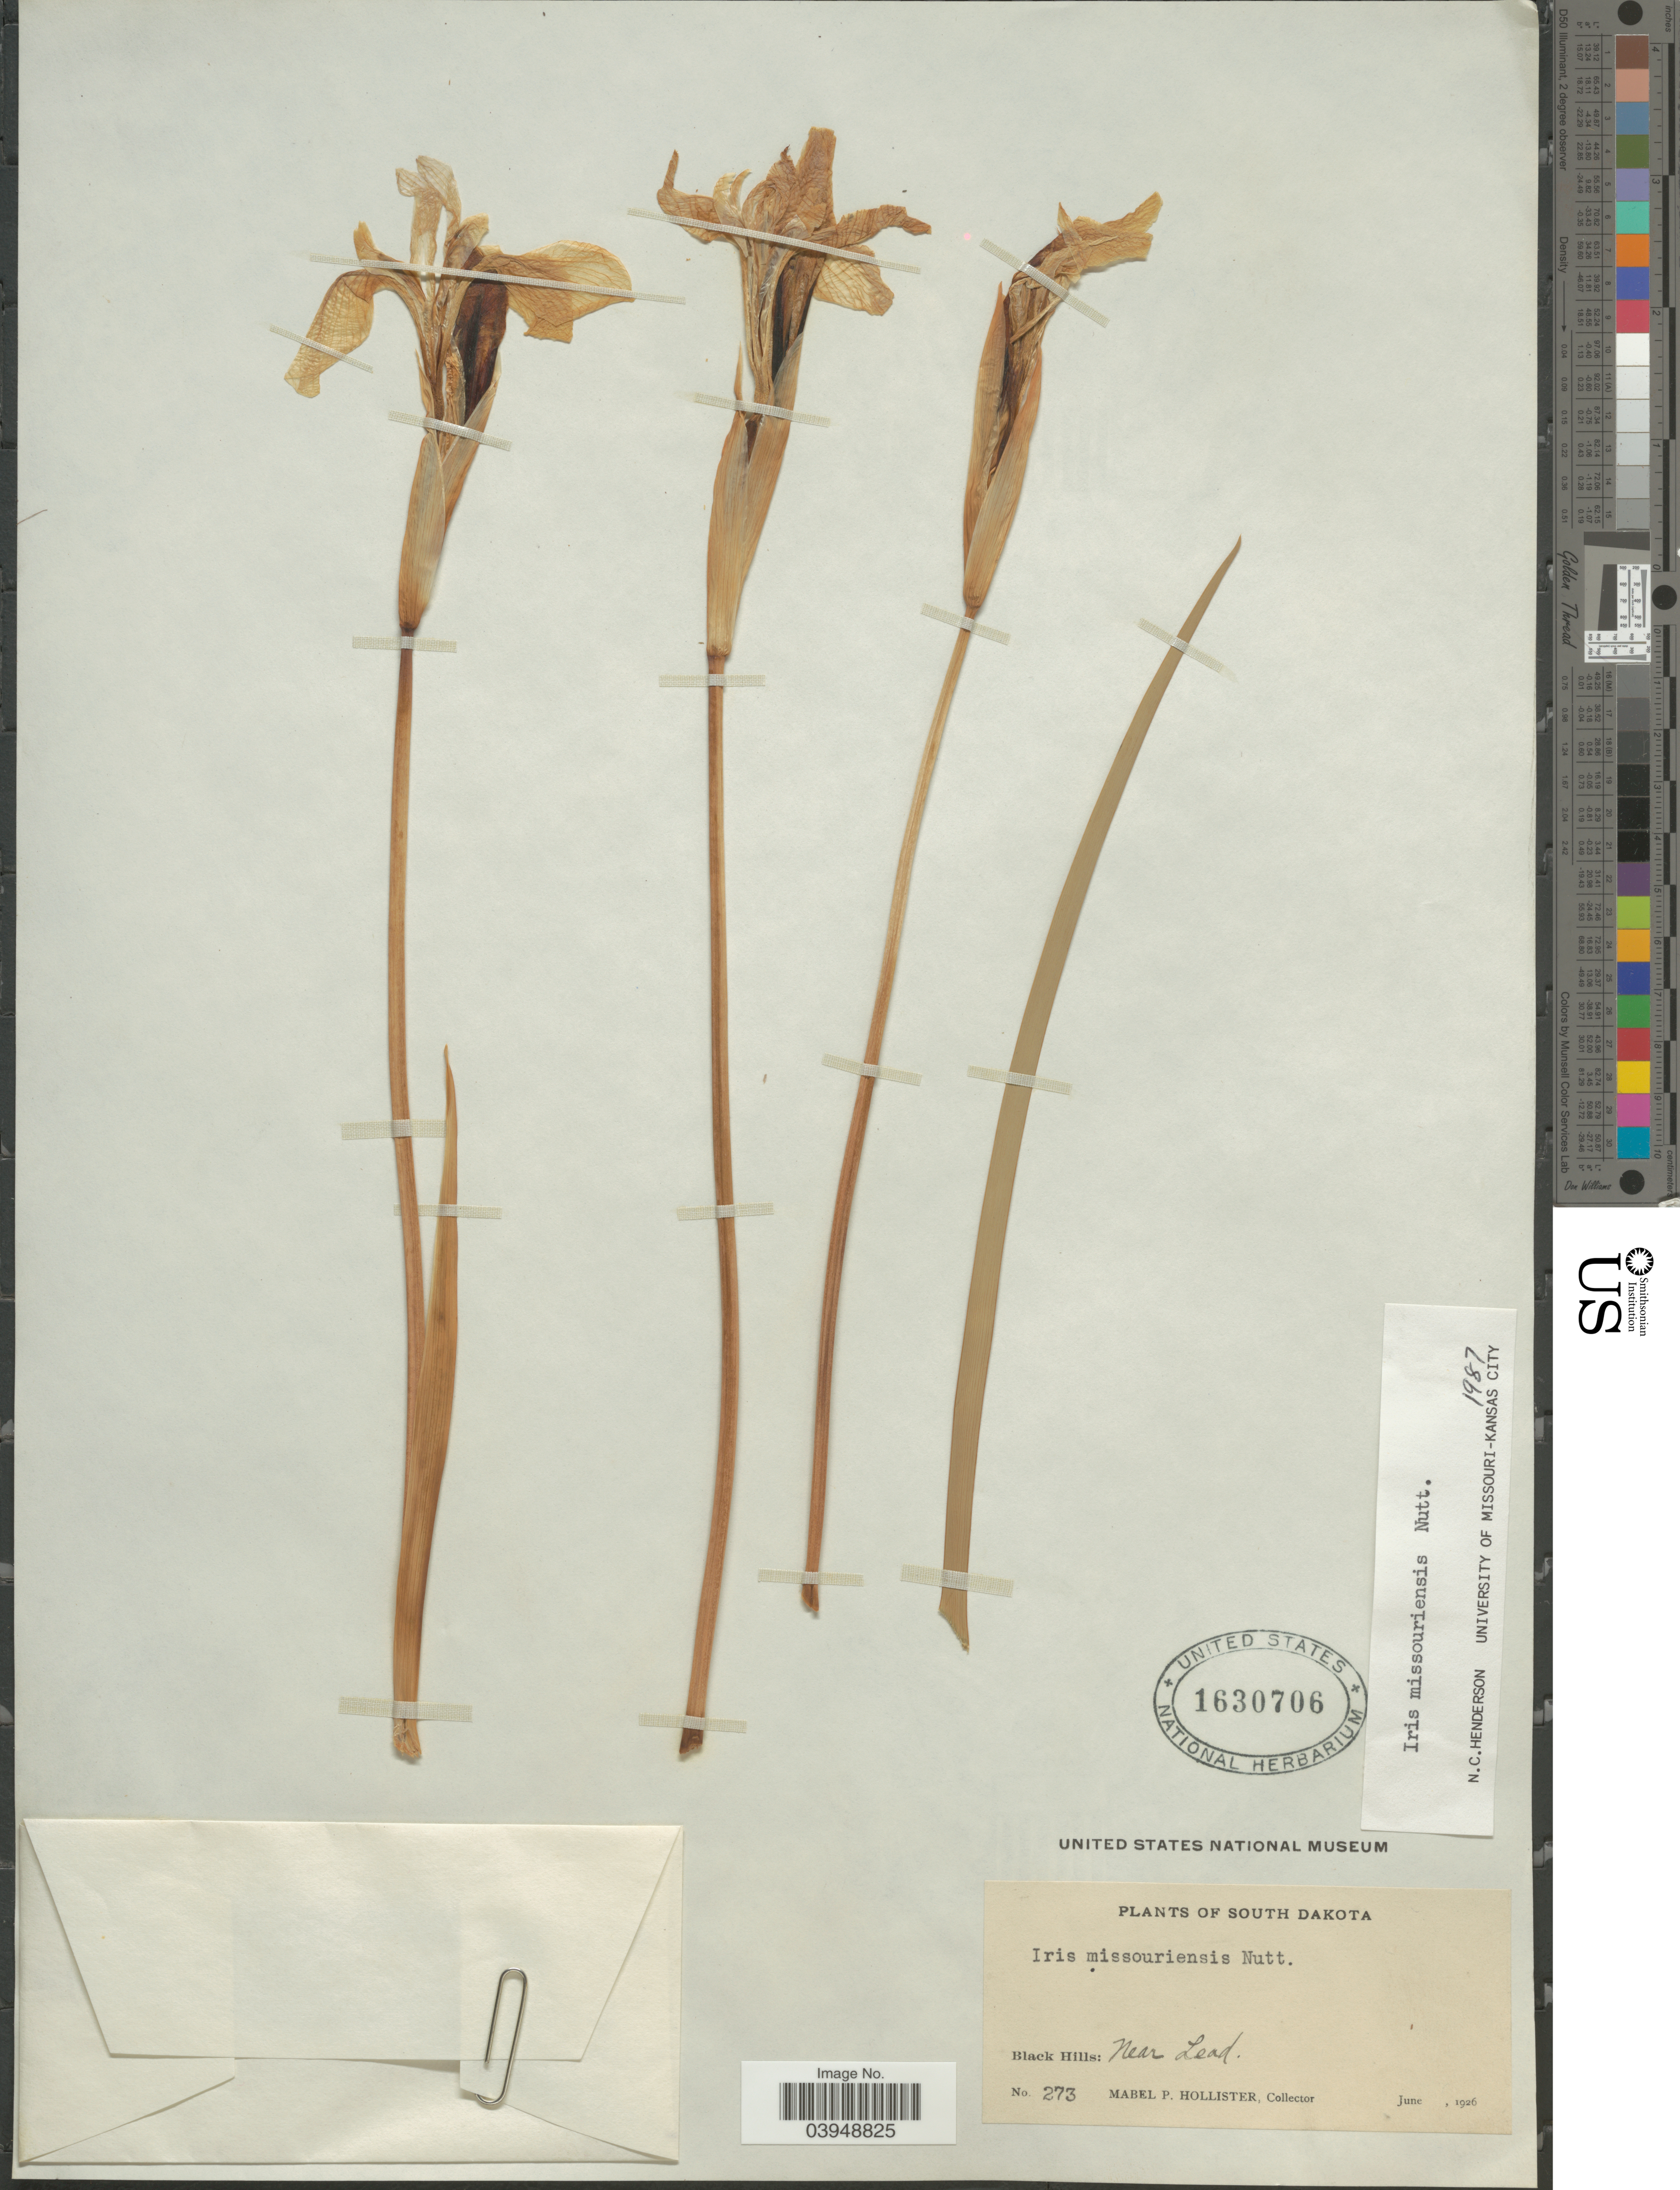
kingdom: Plantae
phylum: Tracheophyta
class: Liliopsida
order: Asparagales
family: Iridaceae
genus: Iris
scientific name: Iris missouriensis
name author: Nutt.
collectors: M. Hollister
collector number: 273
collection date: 1926-06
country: United States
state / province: South Dakota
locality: Black Hills: near Lead.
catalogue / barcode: US 1630706